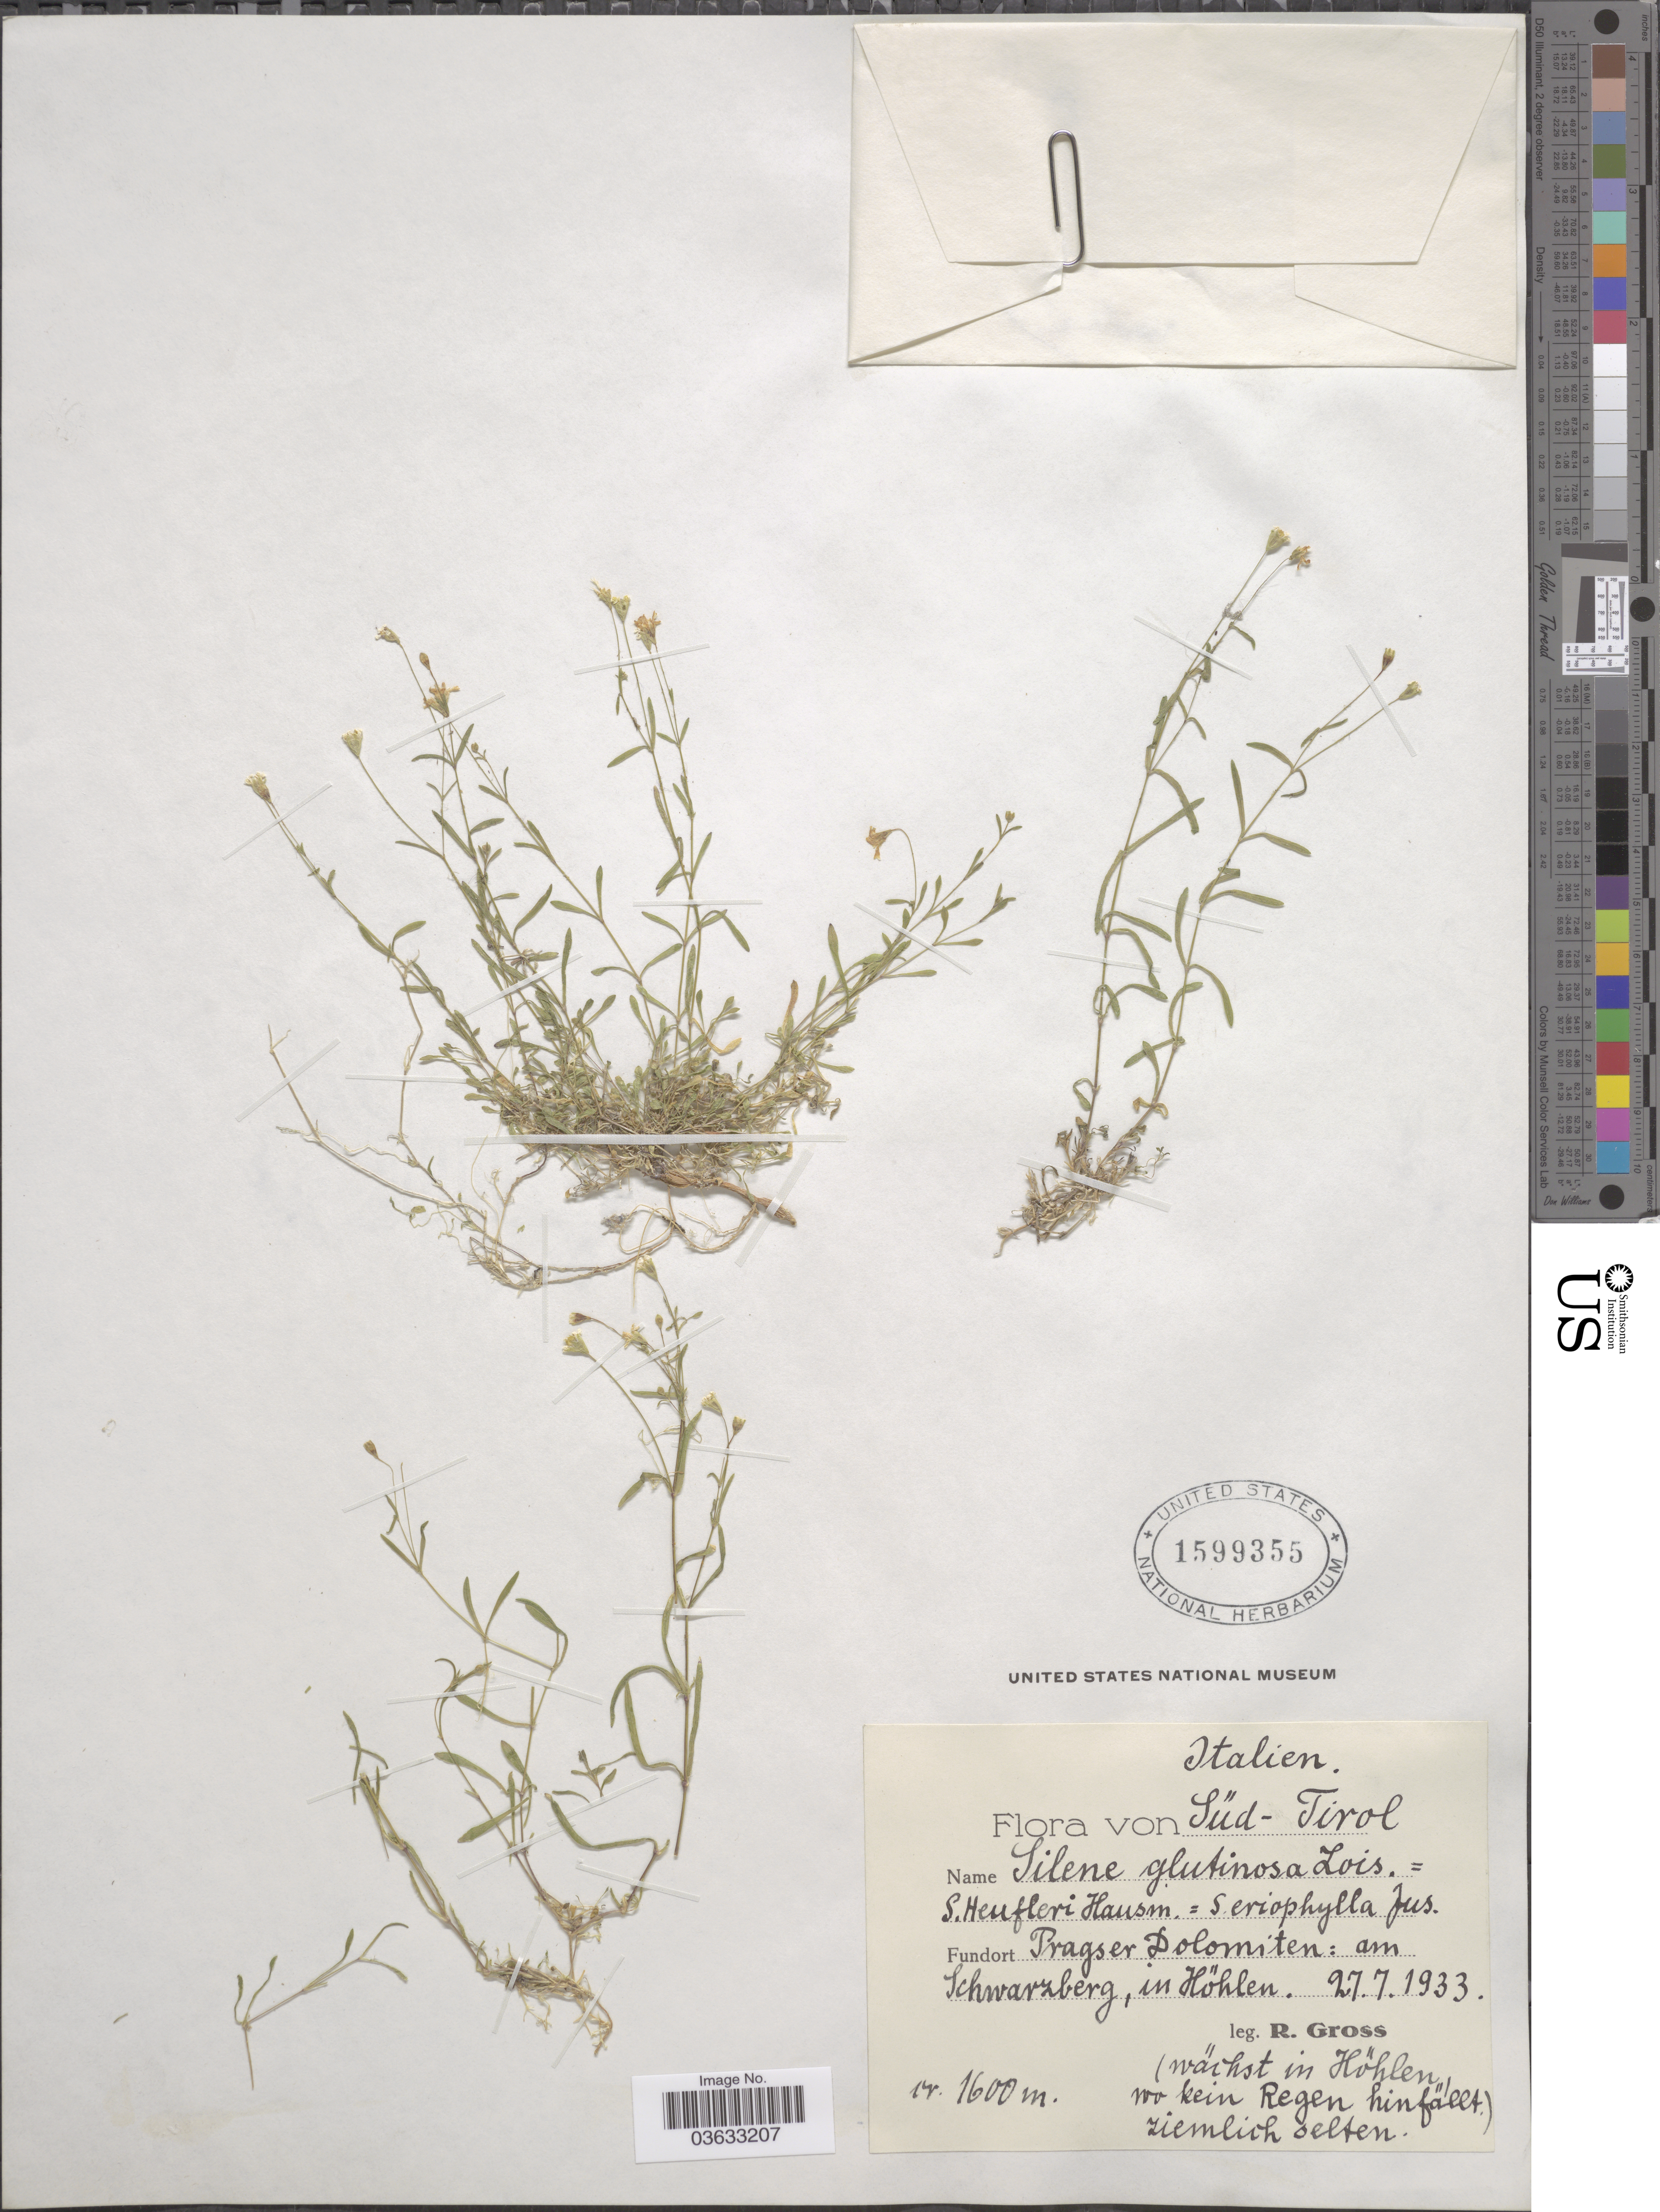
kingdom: Plantae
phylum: Tracheophyta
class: Magnoliopsida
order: Caryophyllales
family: Caryophyllaceae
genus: Silene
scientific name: Silene glutinosa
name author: Pers.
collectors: R. Gross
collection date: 1933-07-27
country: Italy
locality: Italien. Süd-Tirol. Pragser Dolomiten: am Schwarzberg, in Höhlen.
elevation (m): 1600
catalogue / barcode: US 1599355